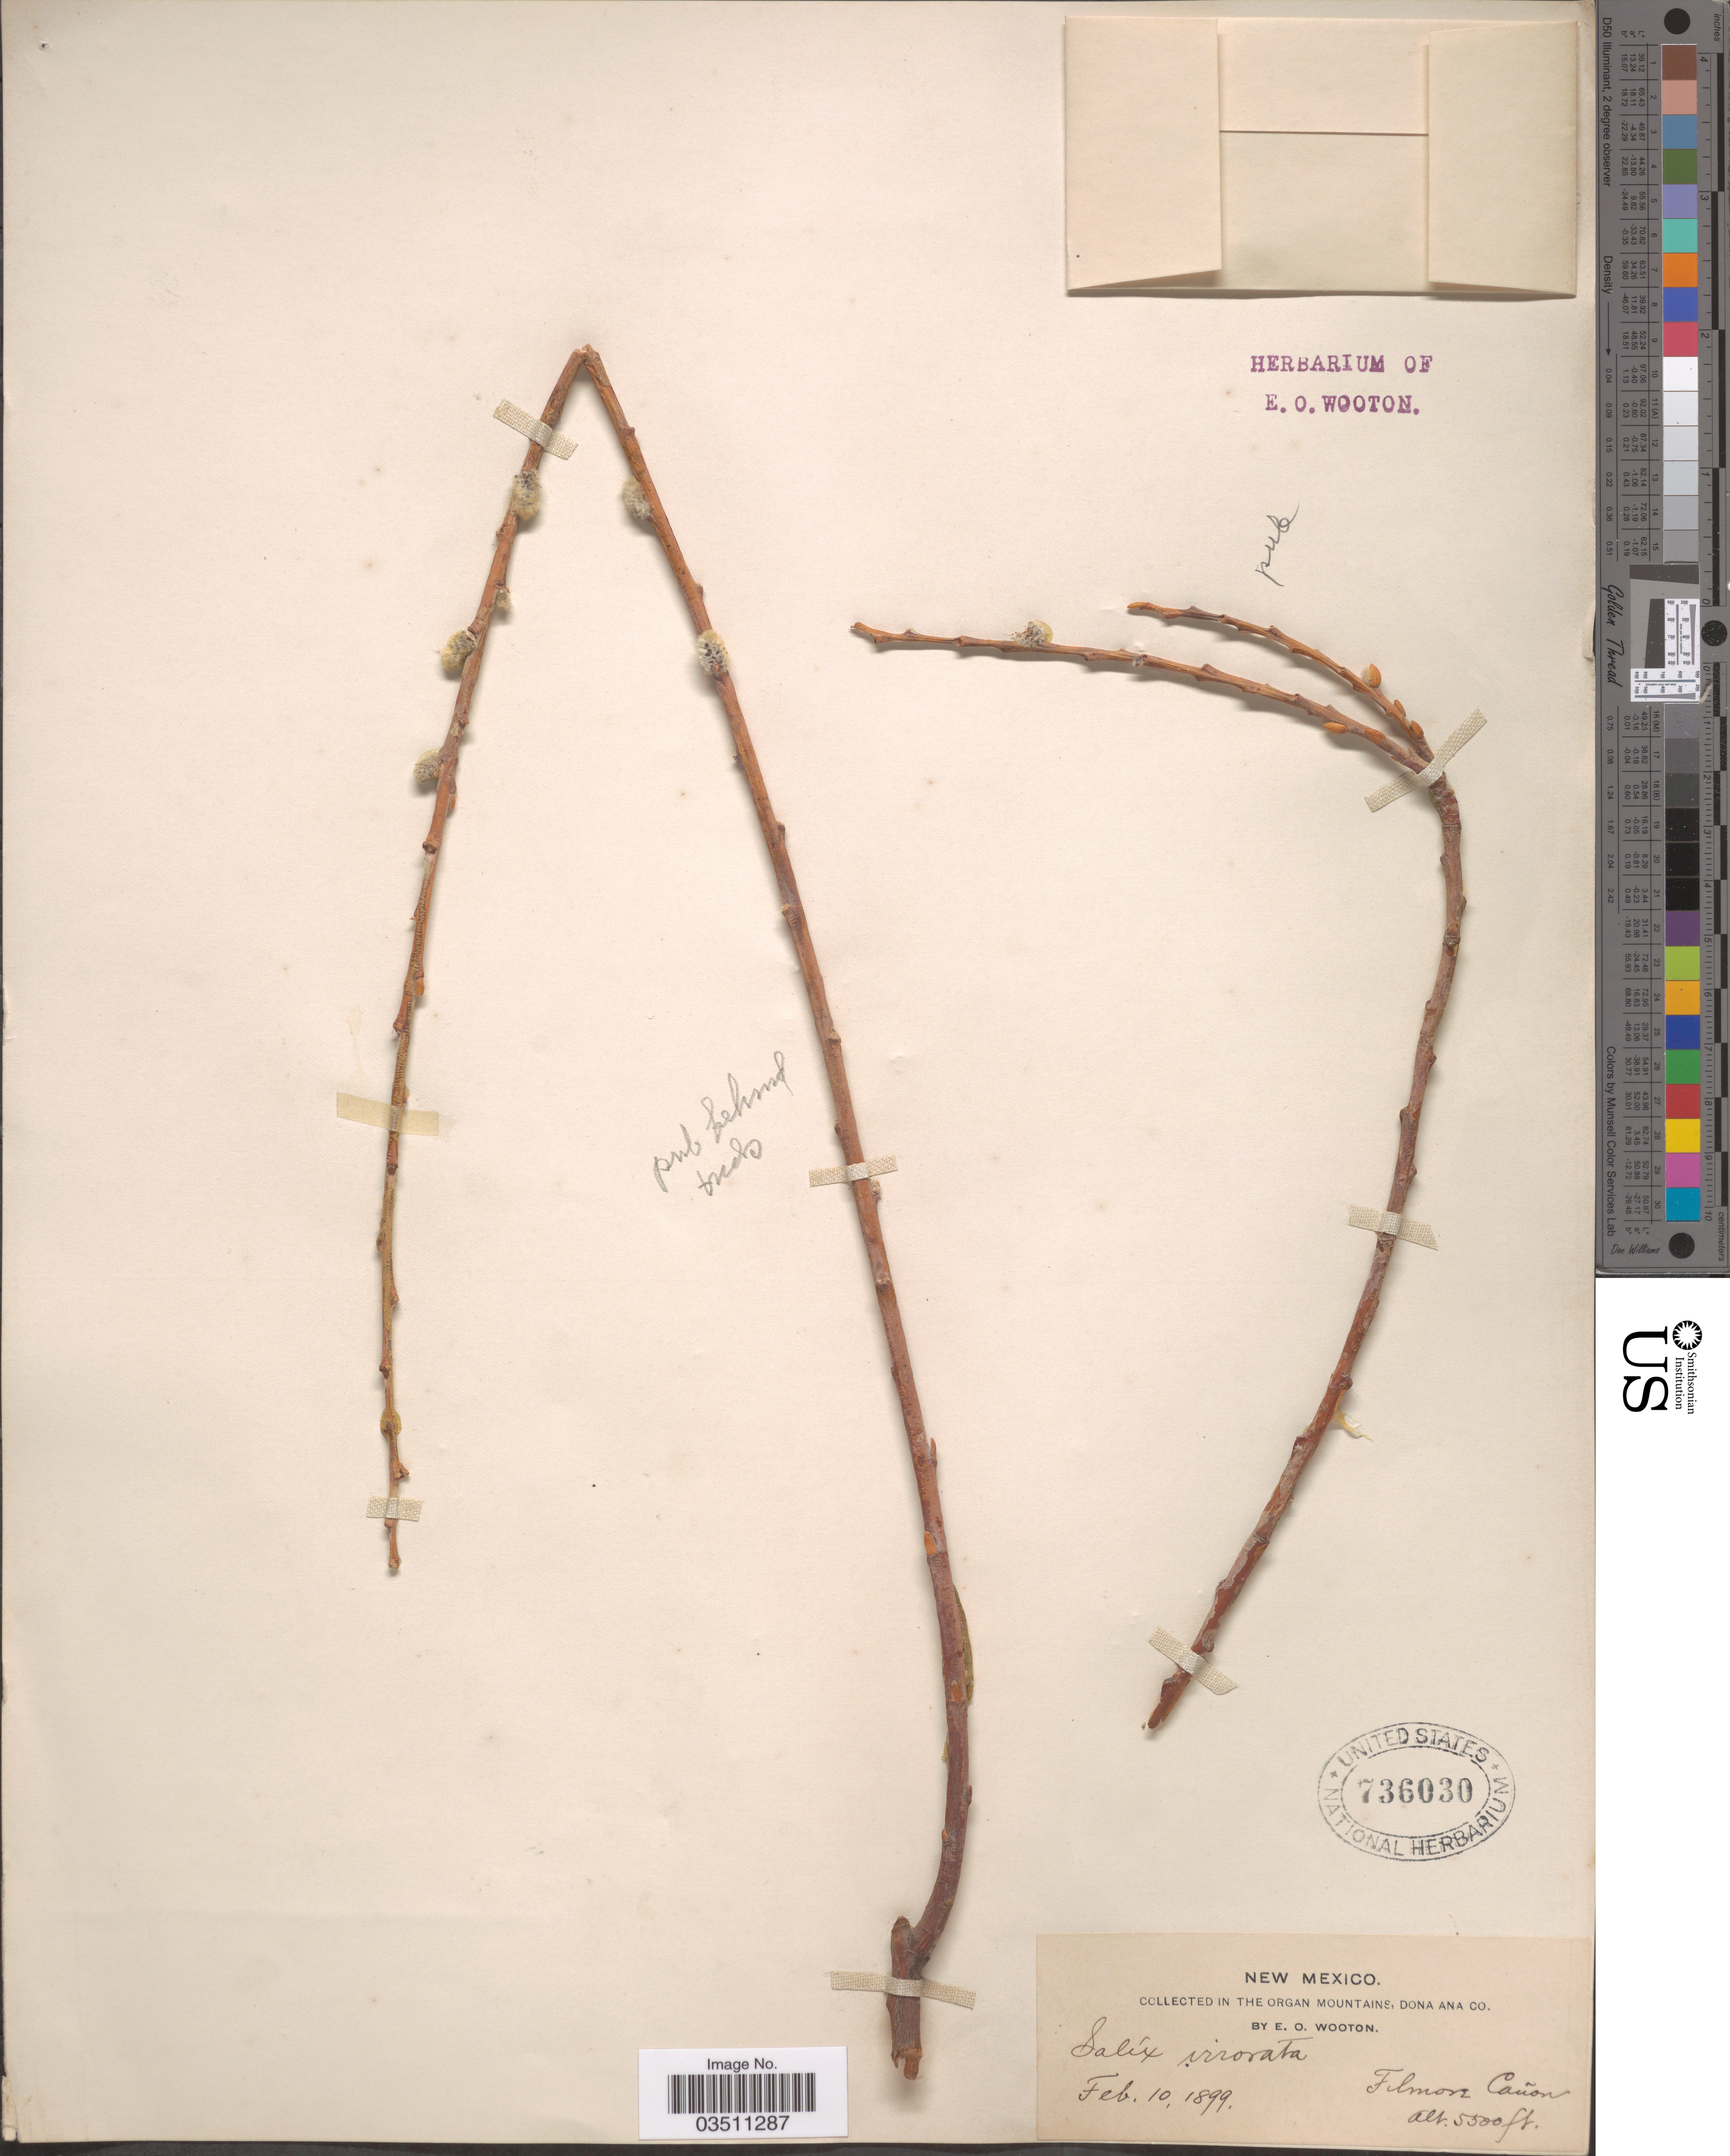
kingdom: Plantae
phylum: Tracheophyta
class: Magnoliopsida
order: Malpighiales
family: Salicaceae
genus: Salix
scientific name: Salix lasiolepis var. bracelinae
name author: C.R. Ball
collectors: E. O. Wooton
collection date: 1899-02-10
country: United States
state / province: New Mexico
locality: In the Organ Mountains, Dona Ana Co. Filmore Cañon.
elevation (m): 1676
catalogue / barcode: US 736030